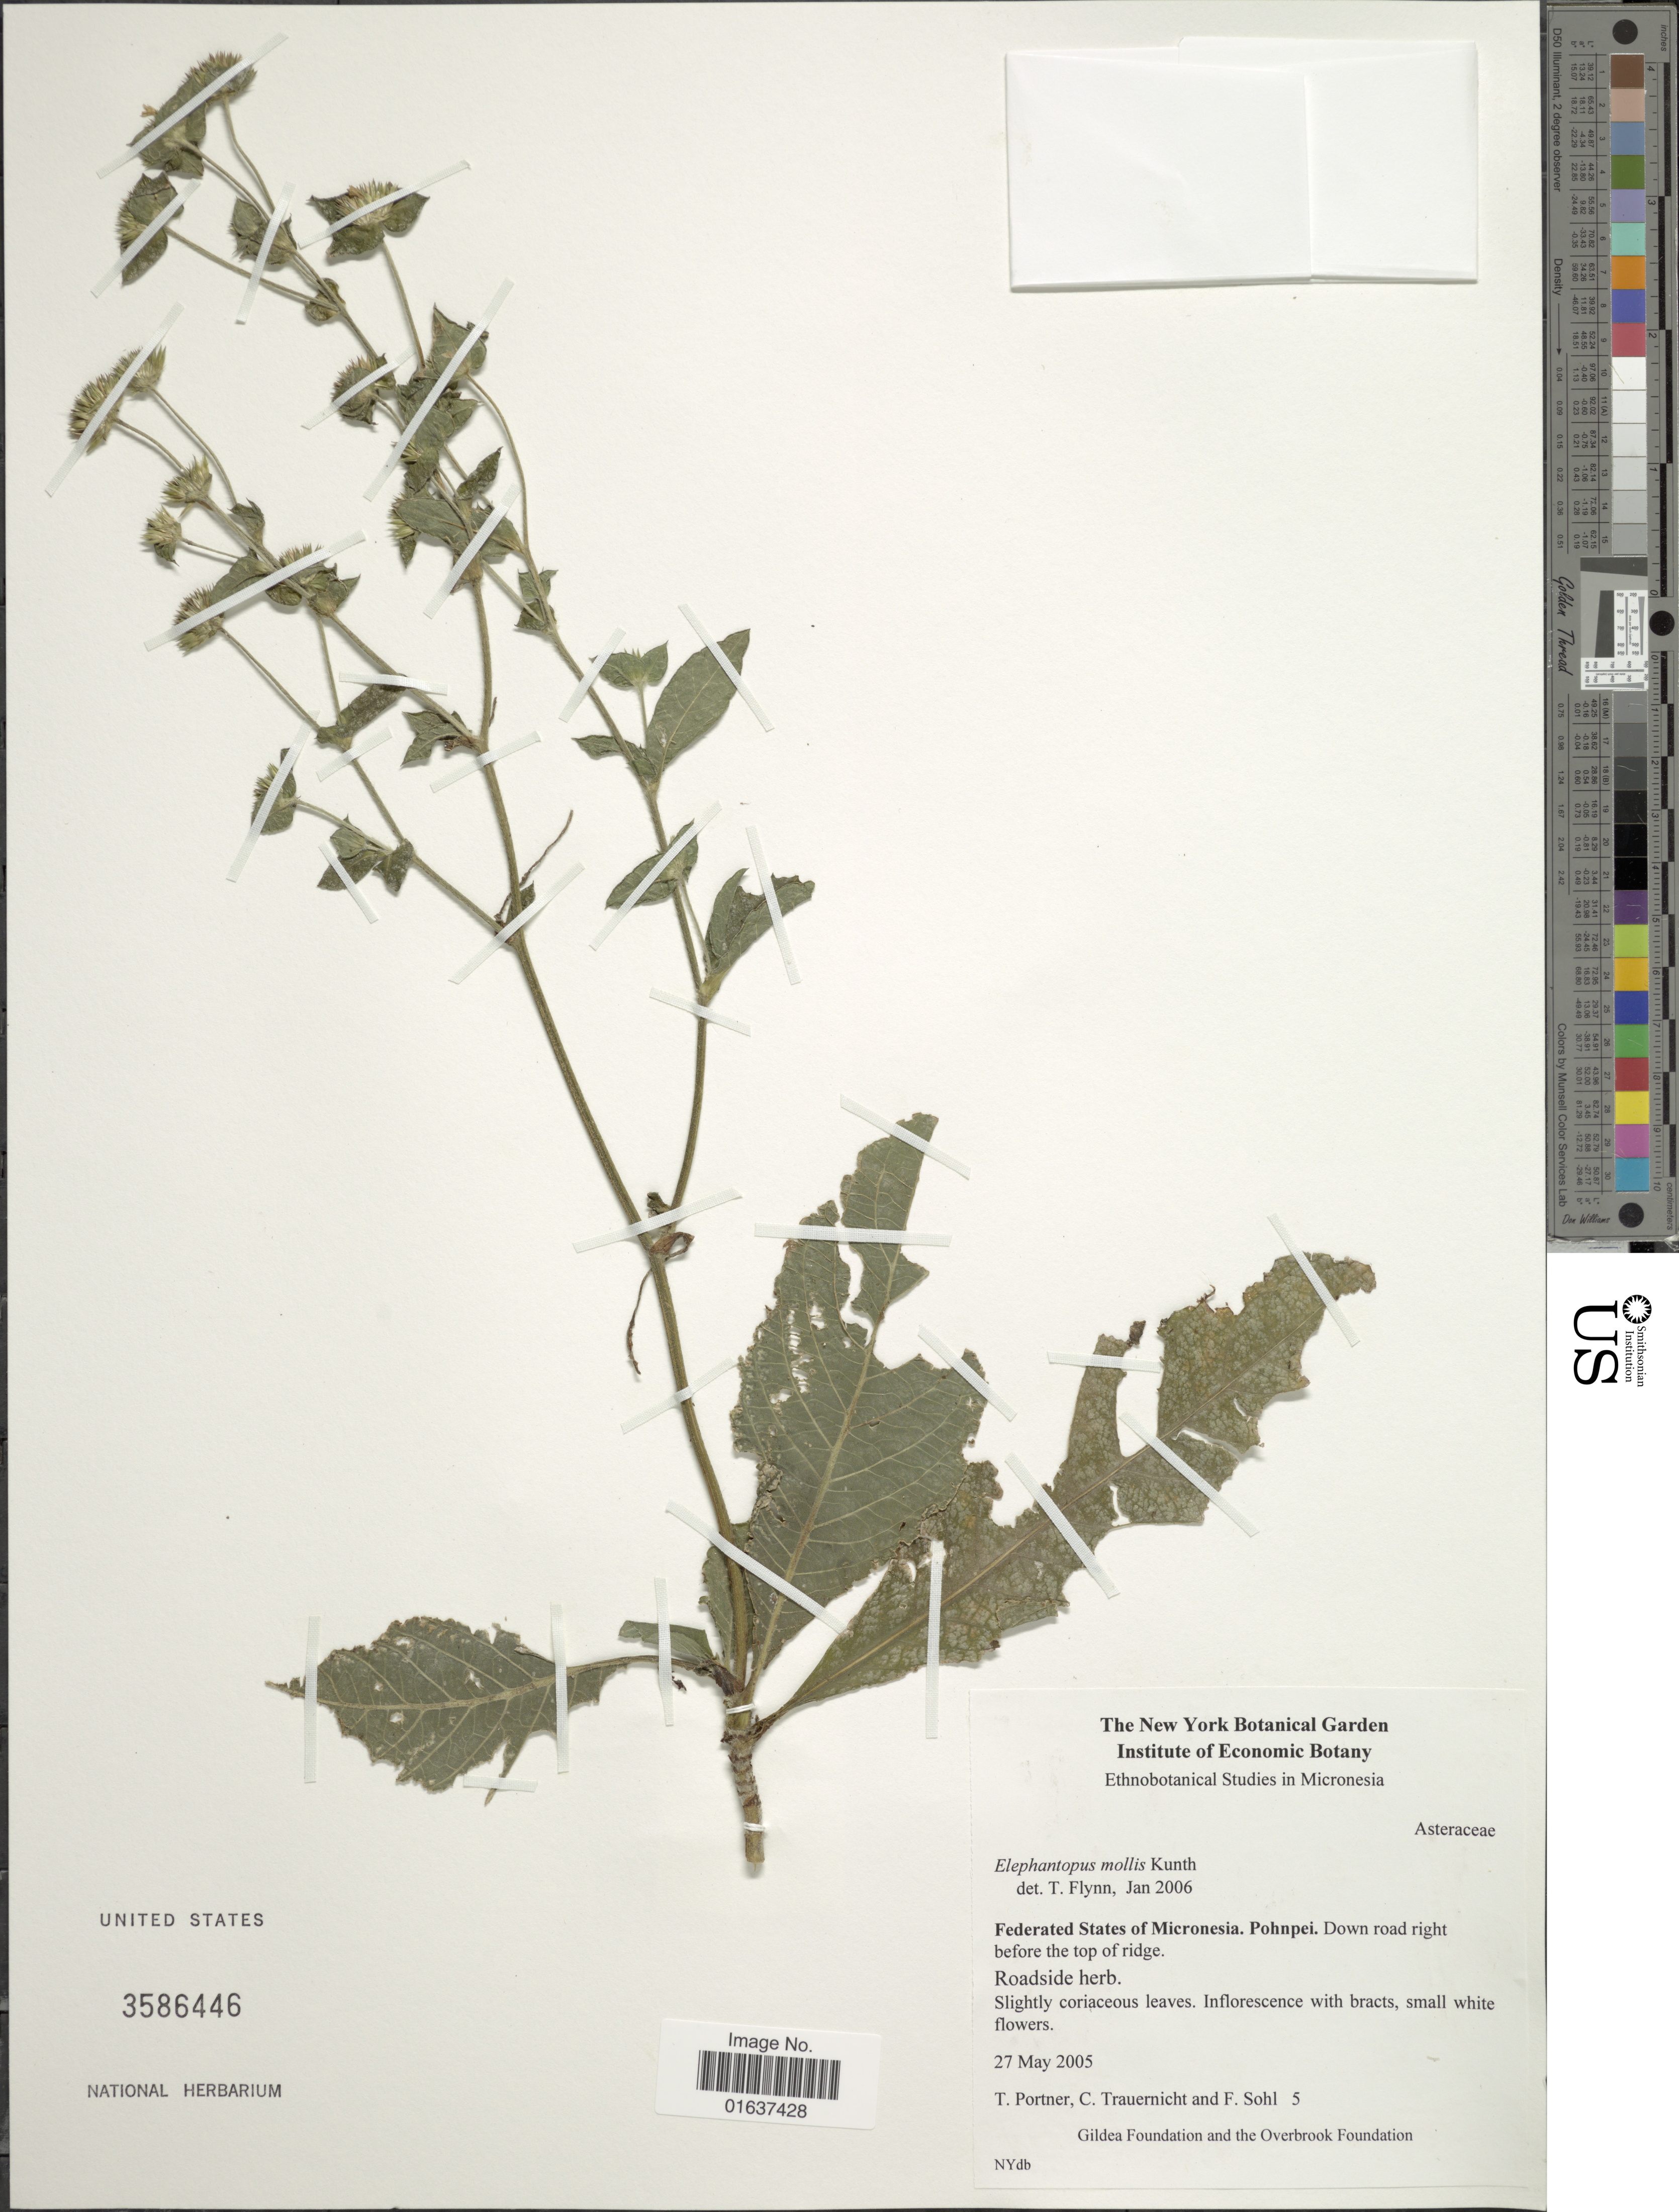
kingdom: Plantae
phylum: Tracheophyta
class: Magnoliopsida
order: Asterales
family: Asteraceae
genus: Elephantopus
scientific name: Elephantopus mollis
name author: Kunth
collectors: T. Portner, C. Trauernicht & F. Sohl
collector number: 5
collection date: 2005-05-27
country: Micronesia, Federated States of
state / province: Pohnpei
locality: Federated States of Micronesia, down road right before the top of ridge, Roadside herb.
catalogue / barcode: US 3586446